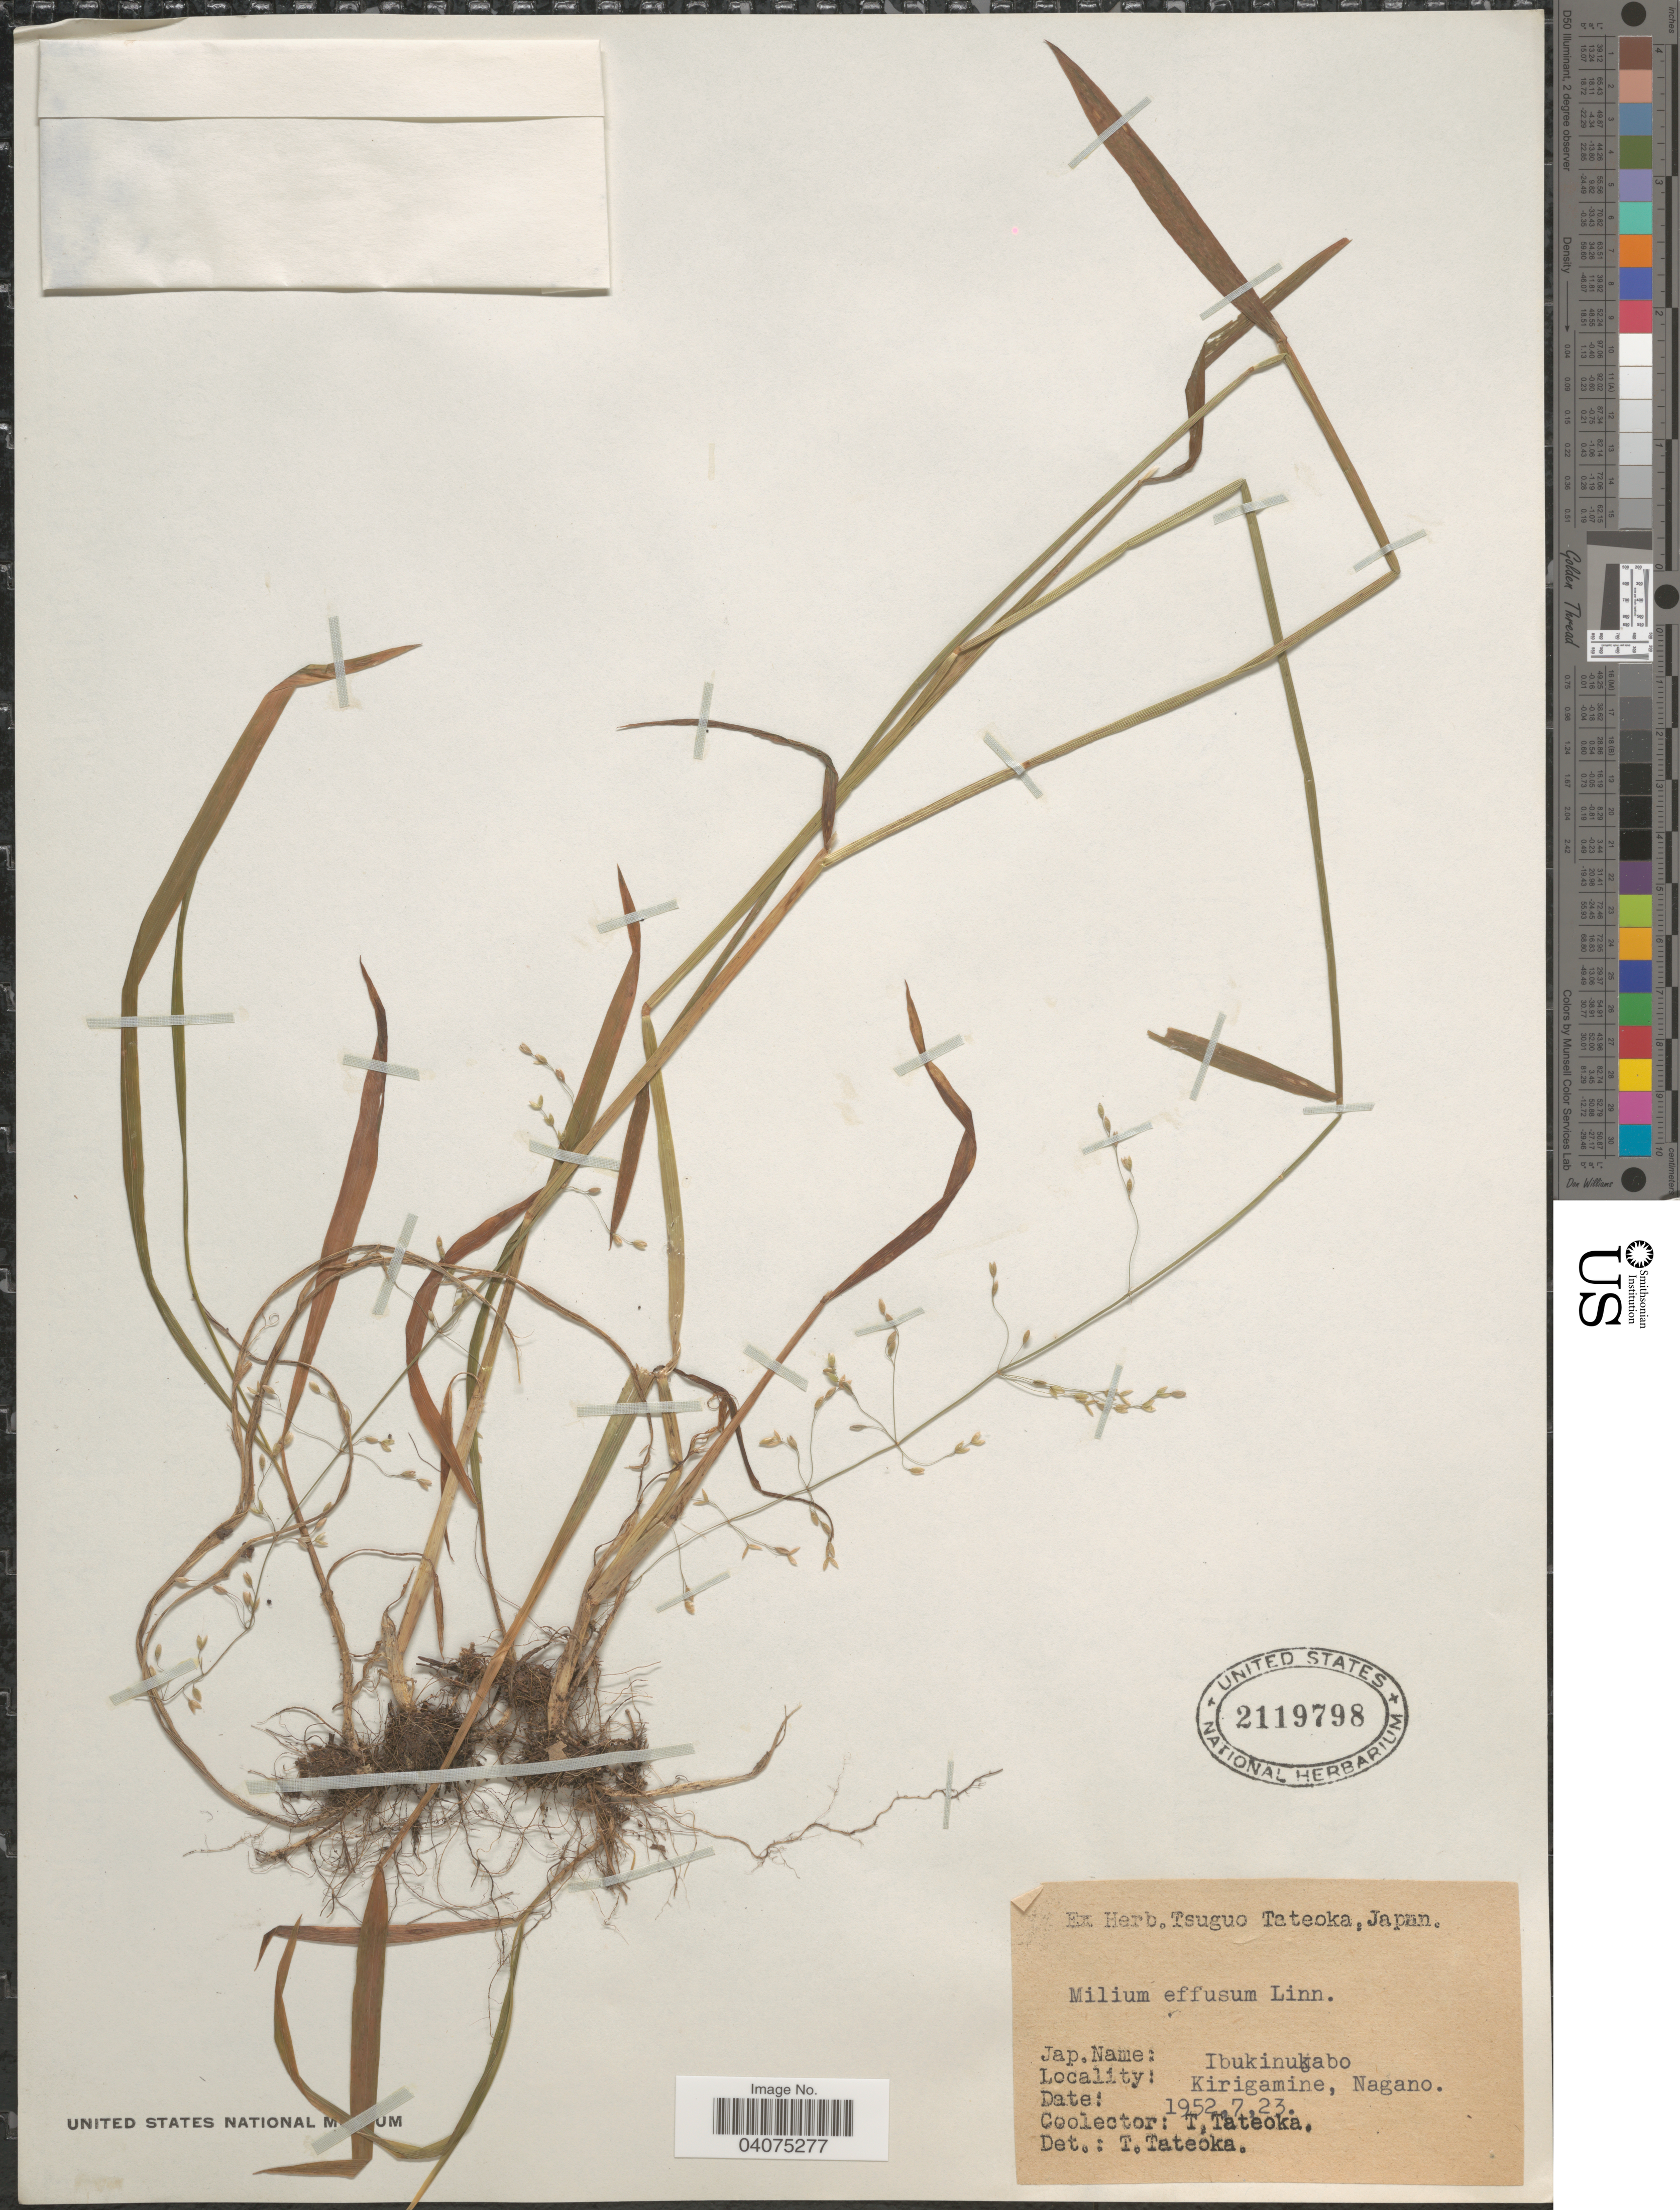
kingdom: Plantae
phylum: Tracheophyta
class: Liliopsida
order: Poales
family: Poaceae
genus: Milium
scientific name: Milium effusum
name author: L.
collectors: T. Tateoka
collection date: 1952-07-23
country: Fiji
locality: Kirigamine, Nagano.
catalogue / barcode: US 2119798